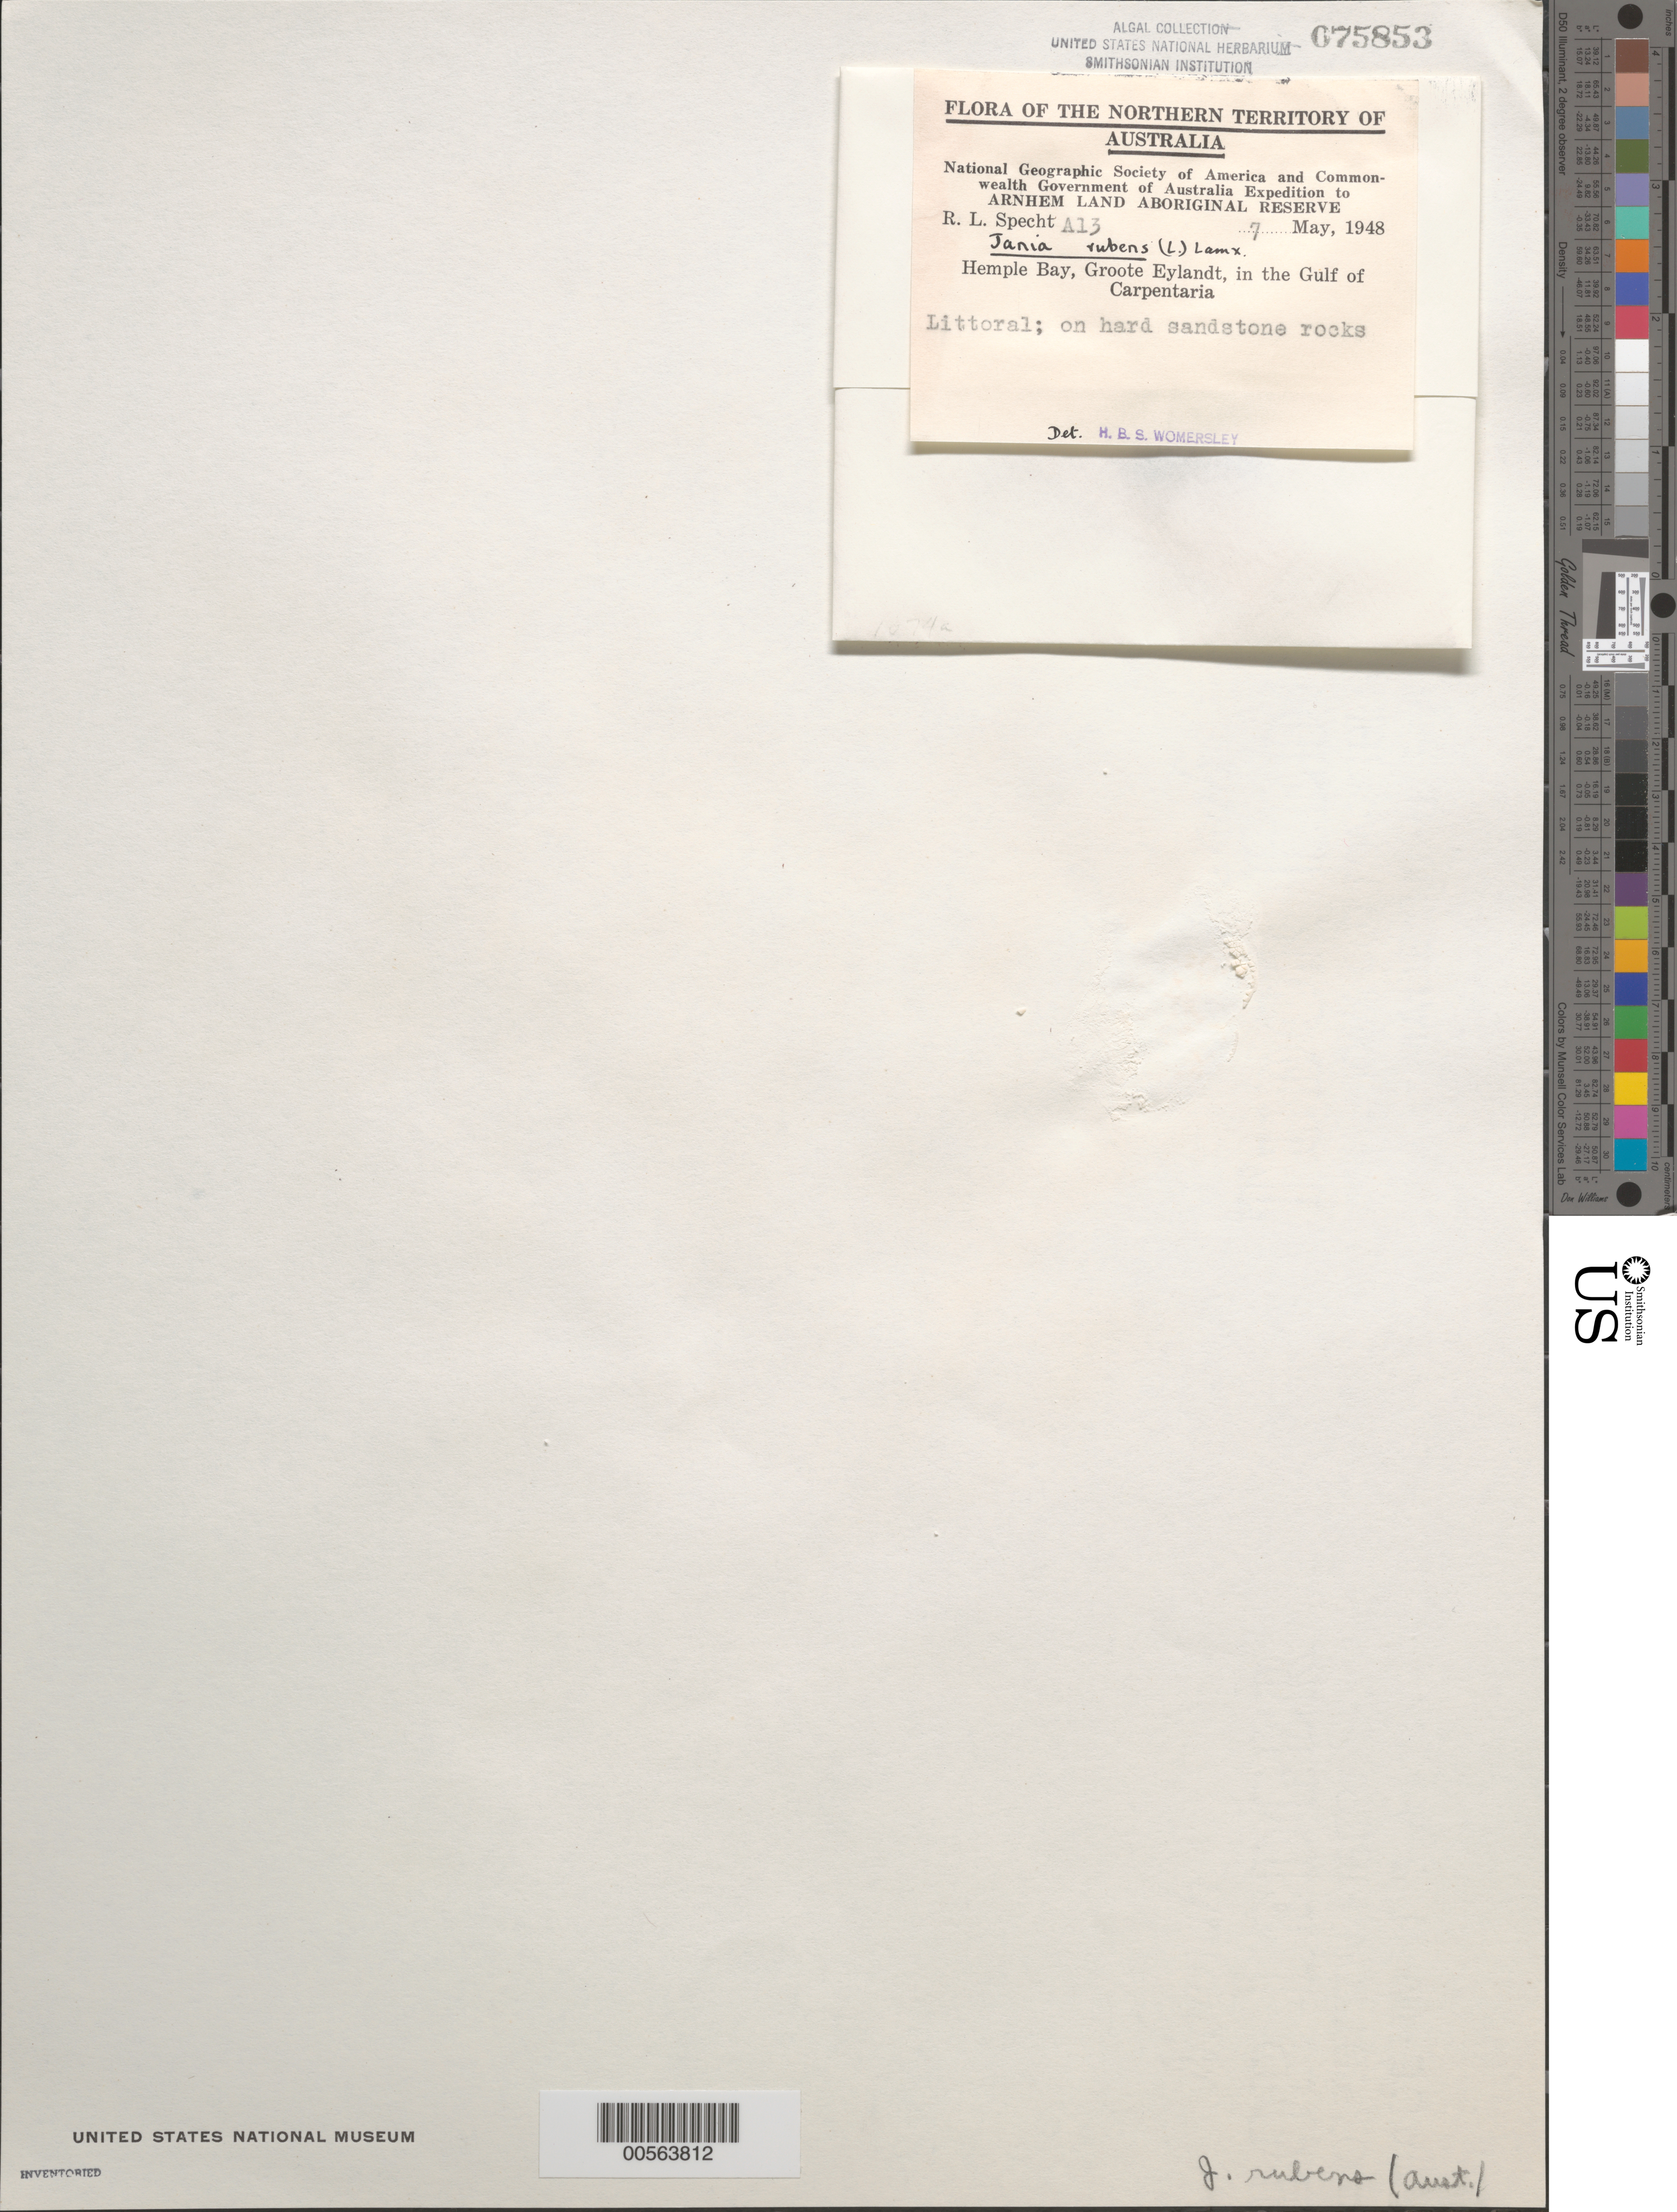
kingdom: Plantae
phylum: Rhodophyta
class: Florideophyceae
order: Corallinales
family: Corallinaceae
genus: Jania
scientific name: Jania rubens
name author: (L.) J.V.Lamouroux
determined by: Womersley, H. B. S.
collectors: R. L. Specht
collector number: A13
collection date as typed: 07 May 1948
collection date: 1948-05-07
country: Australia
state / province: Northern Territory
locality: Hemple bay, groote eylandt, gulf of carpentaria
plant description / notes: National Geographic Society of America and Commonwealth Government of Australia Expedition to Arnhem Land Aboriginal Reserve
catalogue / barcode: US 75853